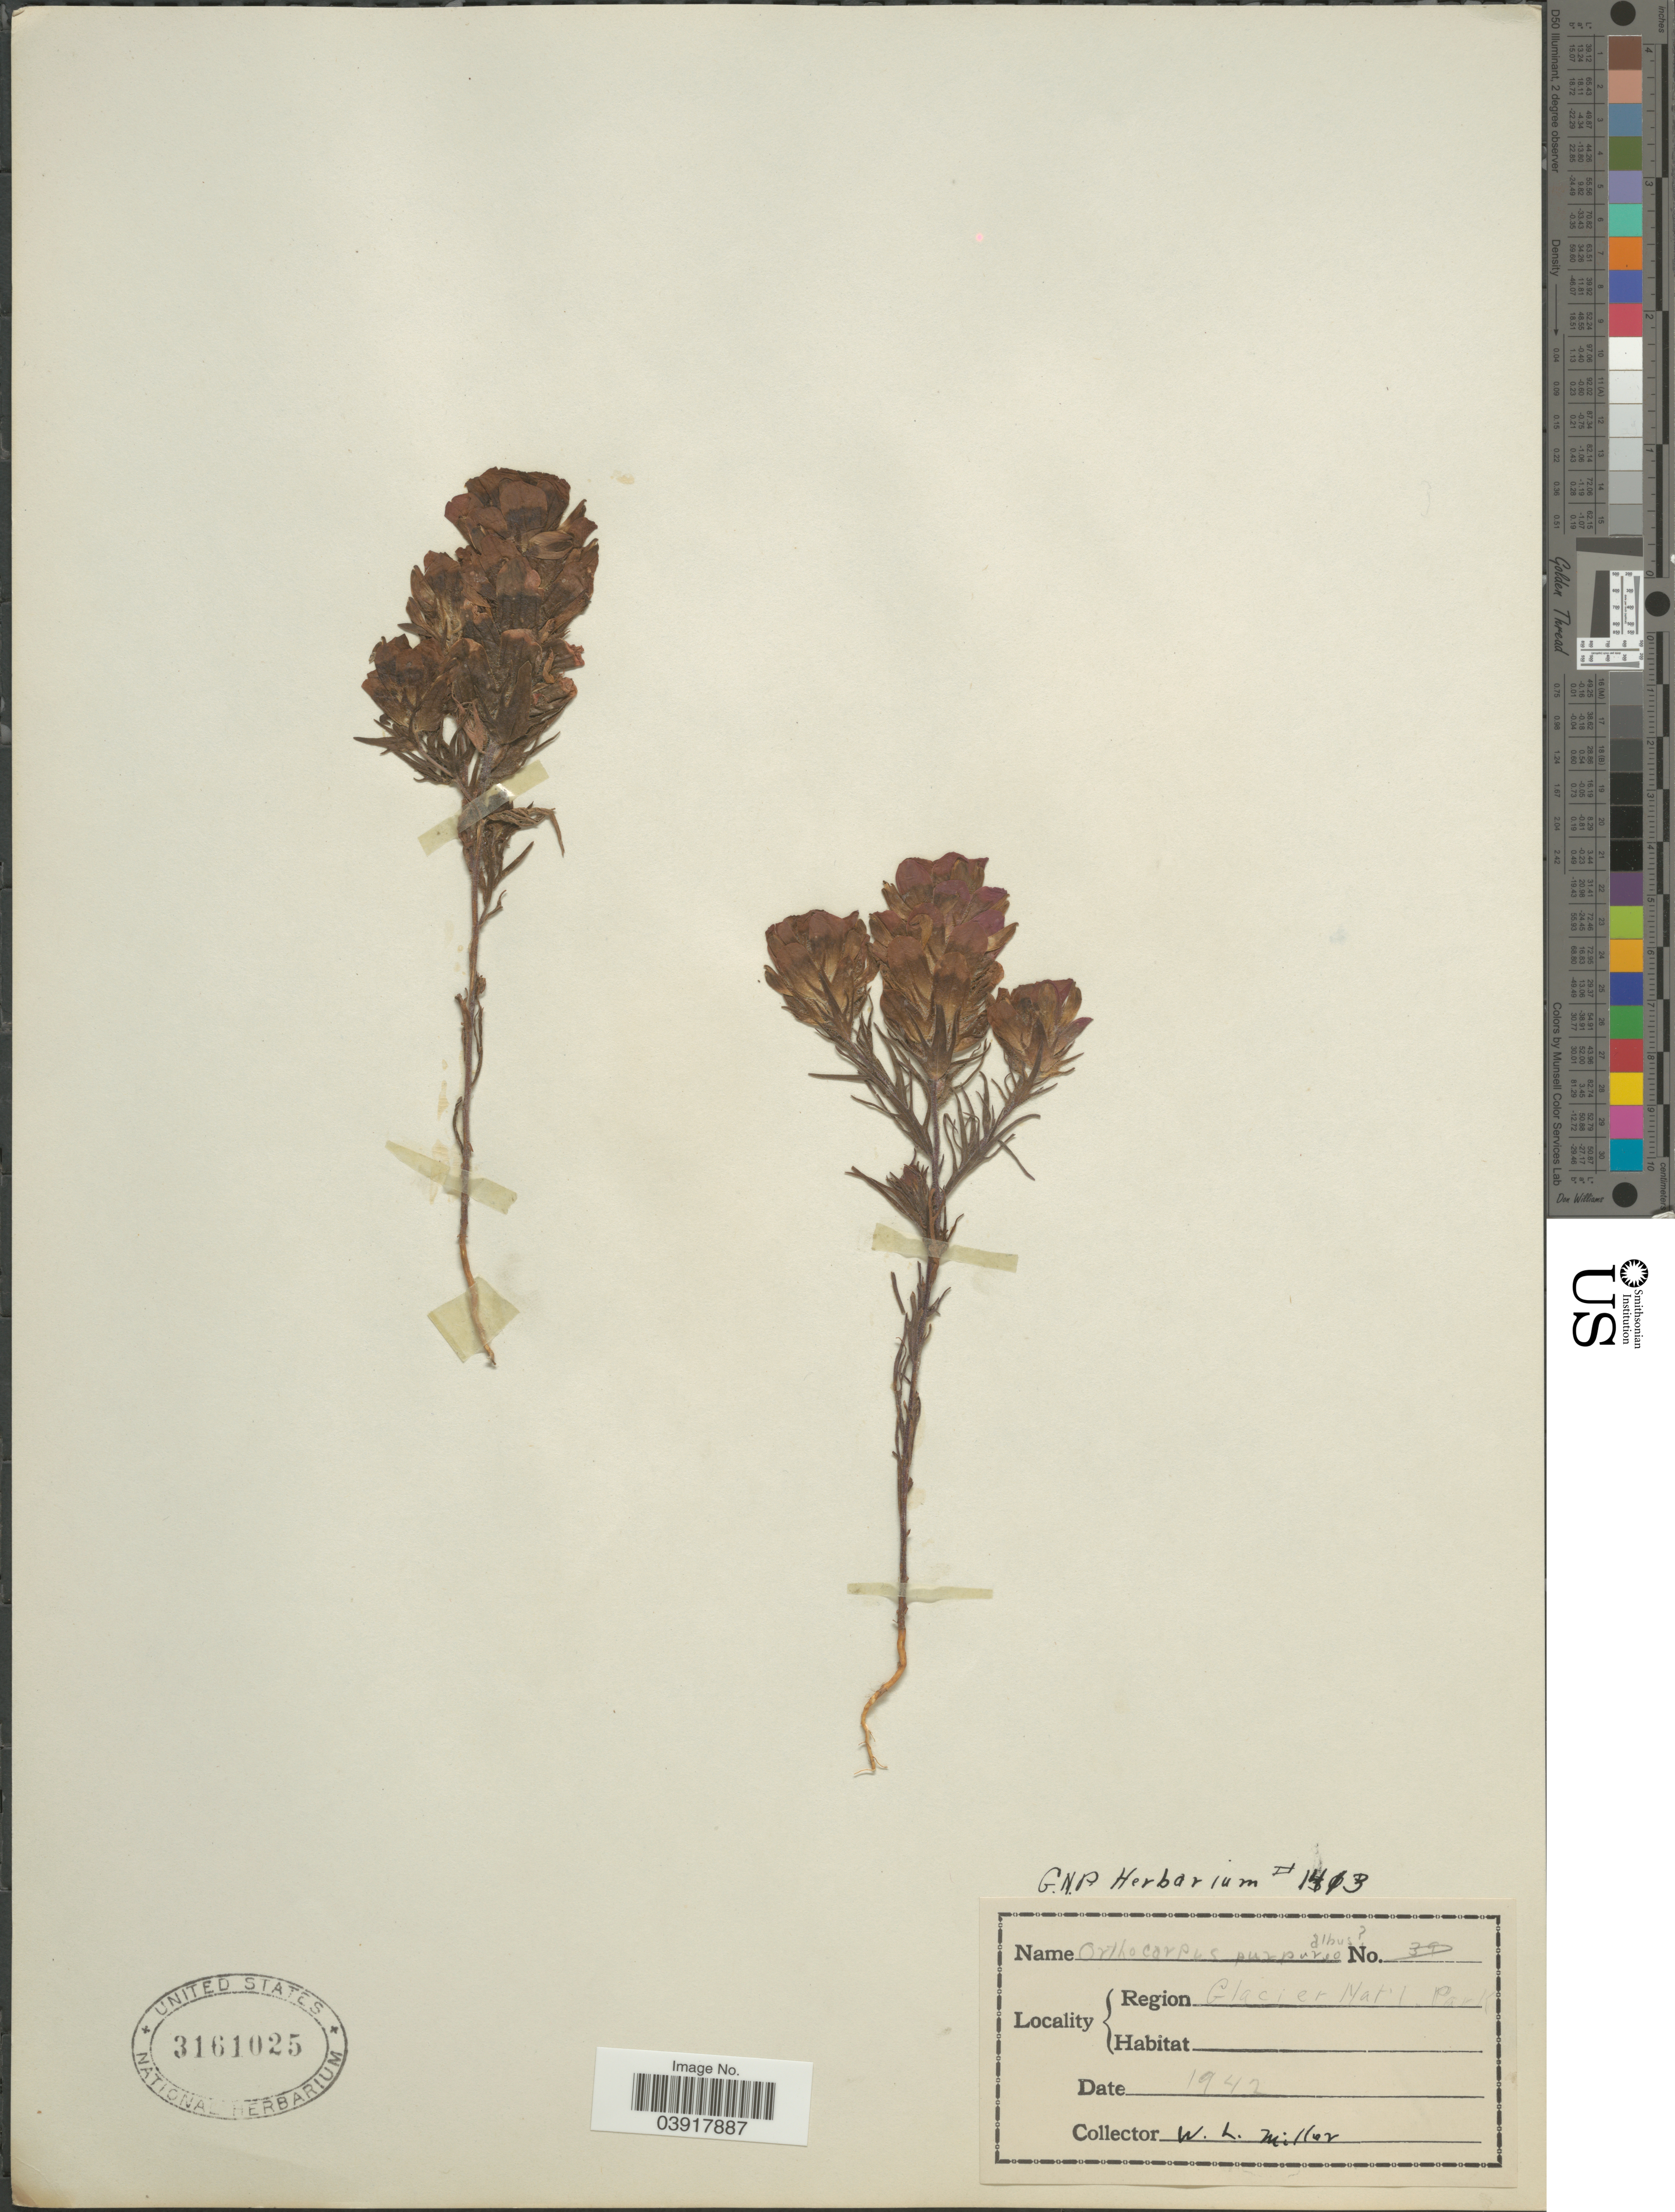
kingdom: Plantae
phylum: Tracheophyta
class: Magnoliopsida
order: Lamiales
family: Orobanchaceae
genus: Orthocarpus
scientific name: Orthocarpus purpureo-albus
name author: A. Gray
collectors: W. Miller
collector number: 1413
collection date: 1942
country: United States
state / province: Montana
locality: Region Glacier Nat'l Park.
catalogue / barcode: US 3161025